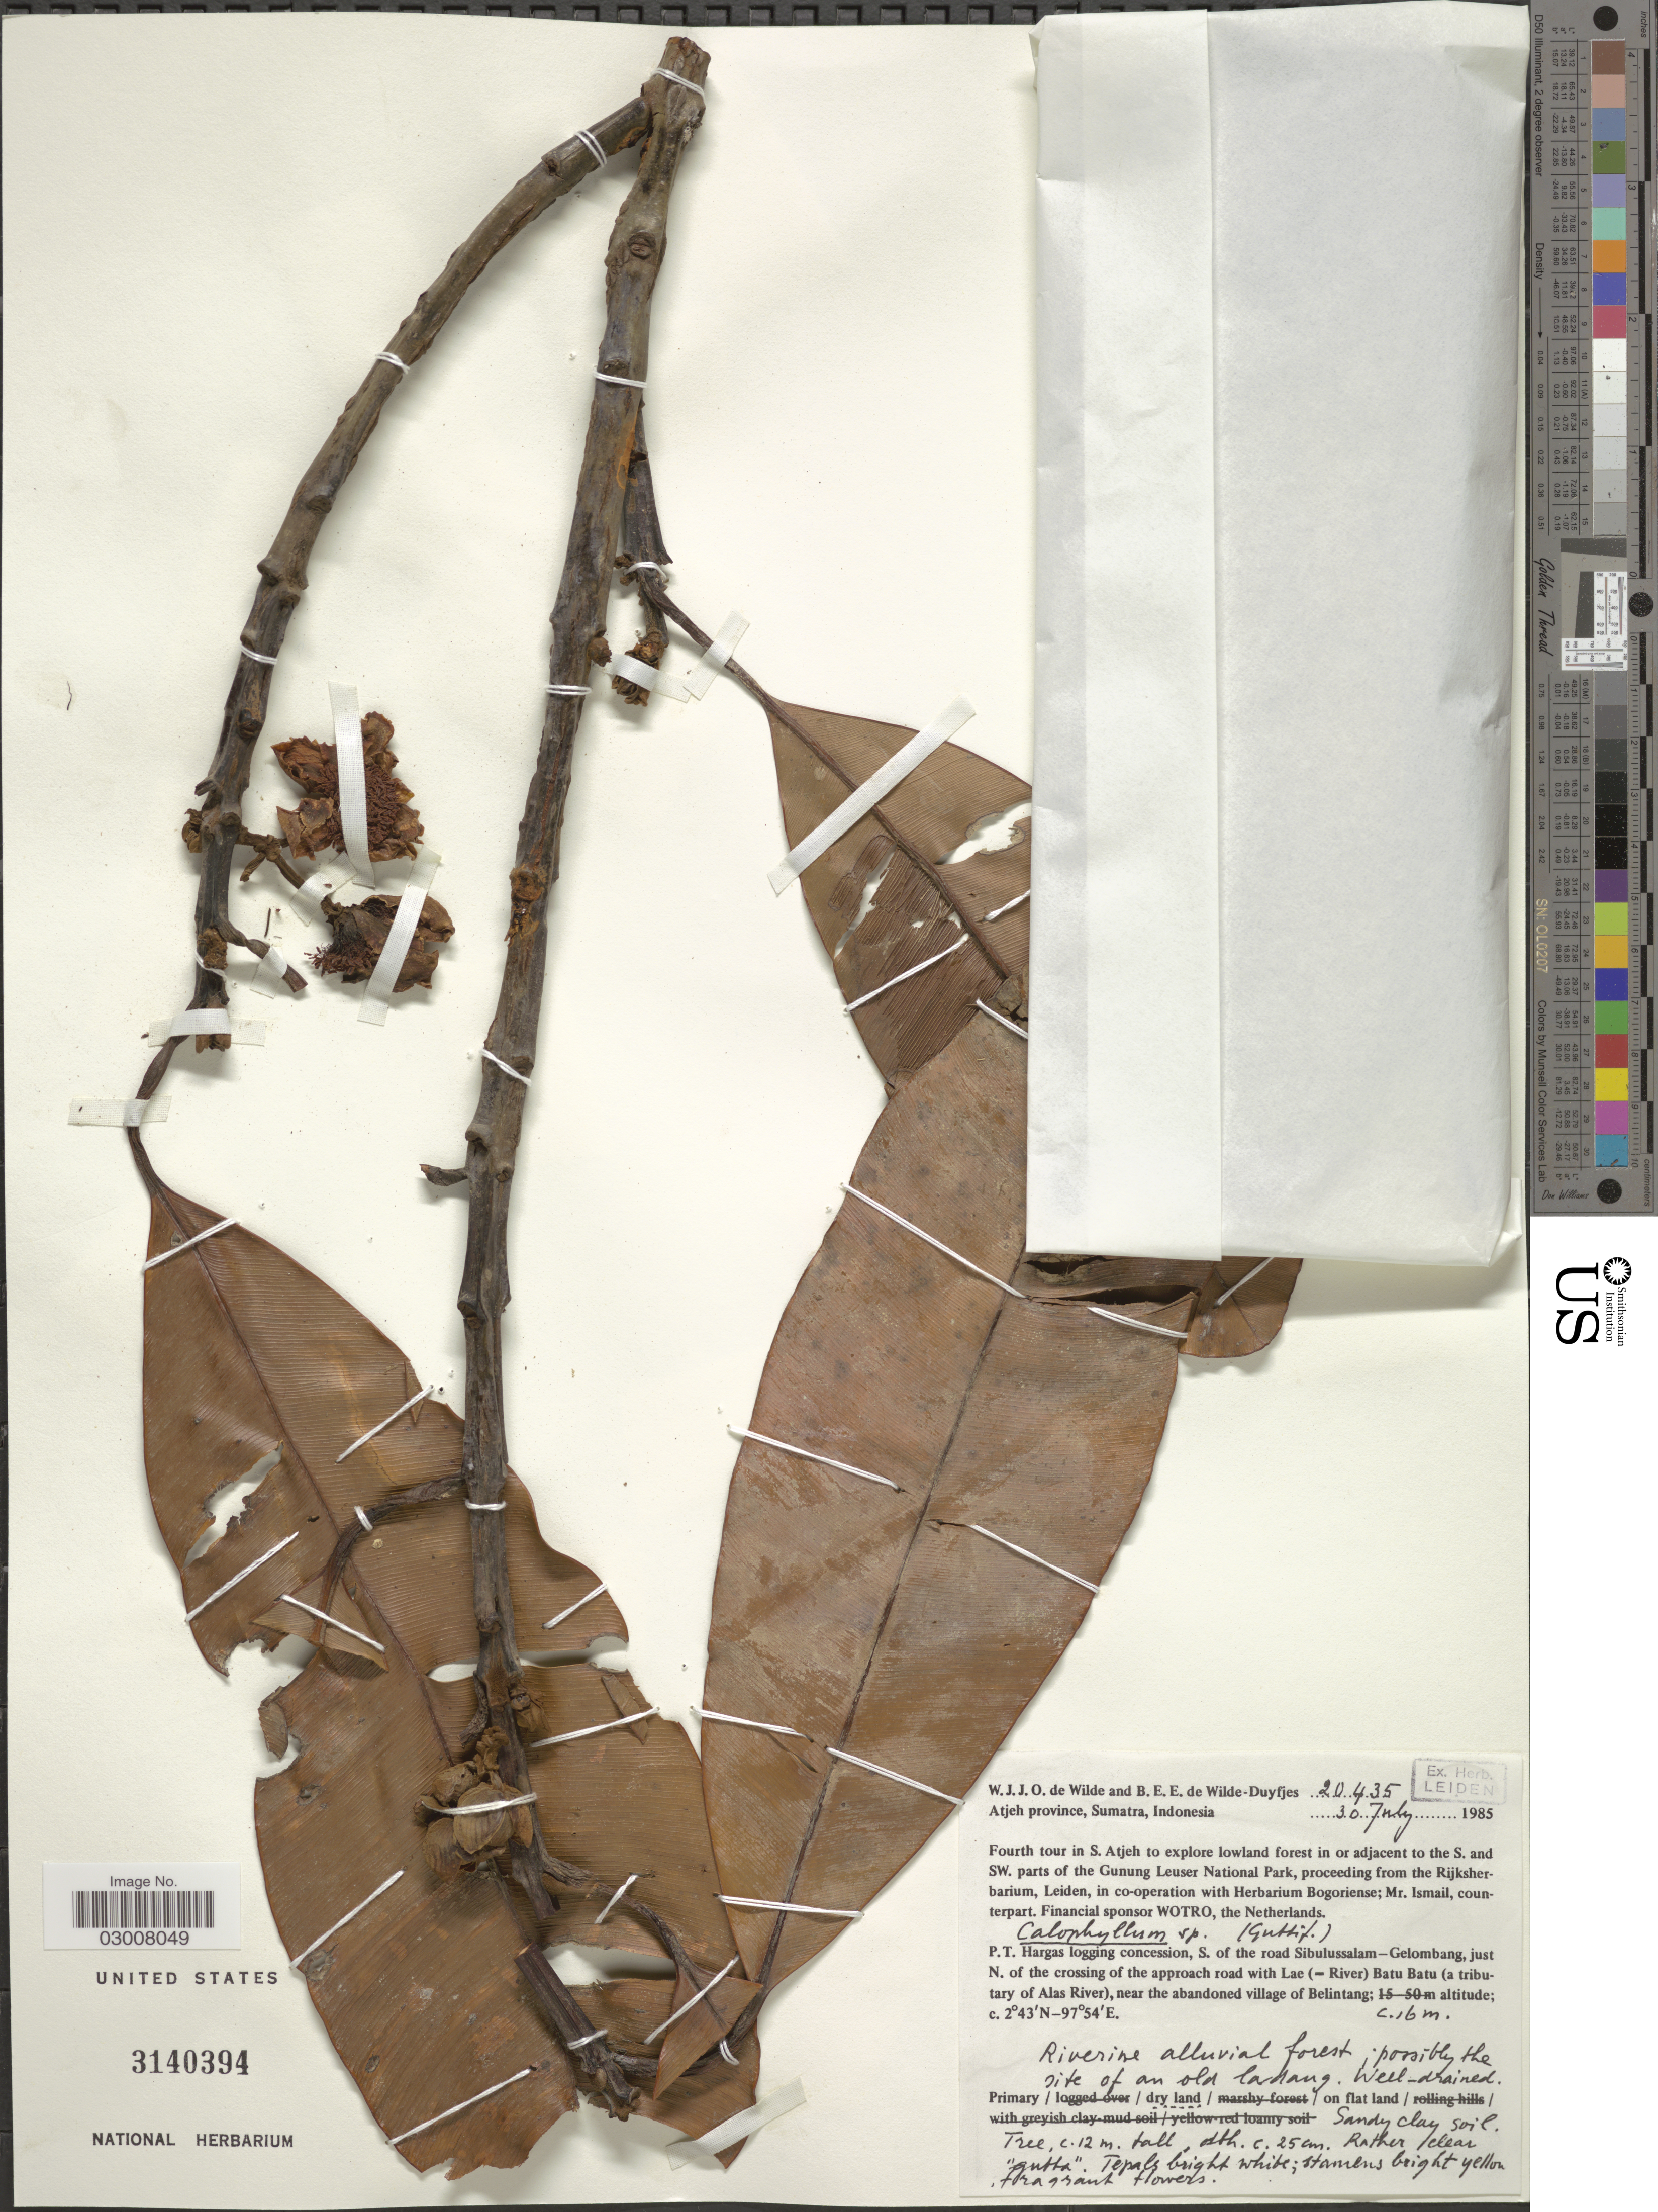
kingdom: Plantae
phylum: Tracheophyta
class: Magnoliopsida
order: Malpighiales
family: Calophyllaceae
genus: Calophyllum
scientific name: Calophyllum sp.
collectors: W. J. de Wilde & B. E. de Wilde-Duyfjes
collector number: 20435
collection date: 1985-07-30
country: Indonesia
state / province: Sumatra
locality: Atjeh Province, P.T. Hargas logging concession, S. of the road Sibulussalam-Gelombang, just N. of the crossing of the approach road with Lae (-River) Batu Batu (a tributary of Alas River), near the abandoned village of Belingtang.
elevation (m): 16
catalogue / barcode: US 3140394